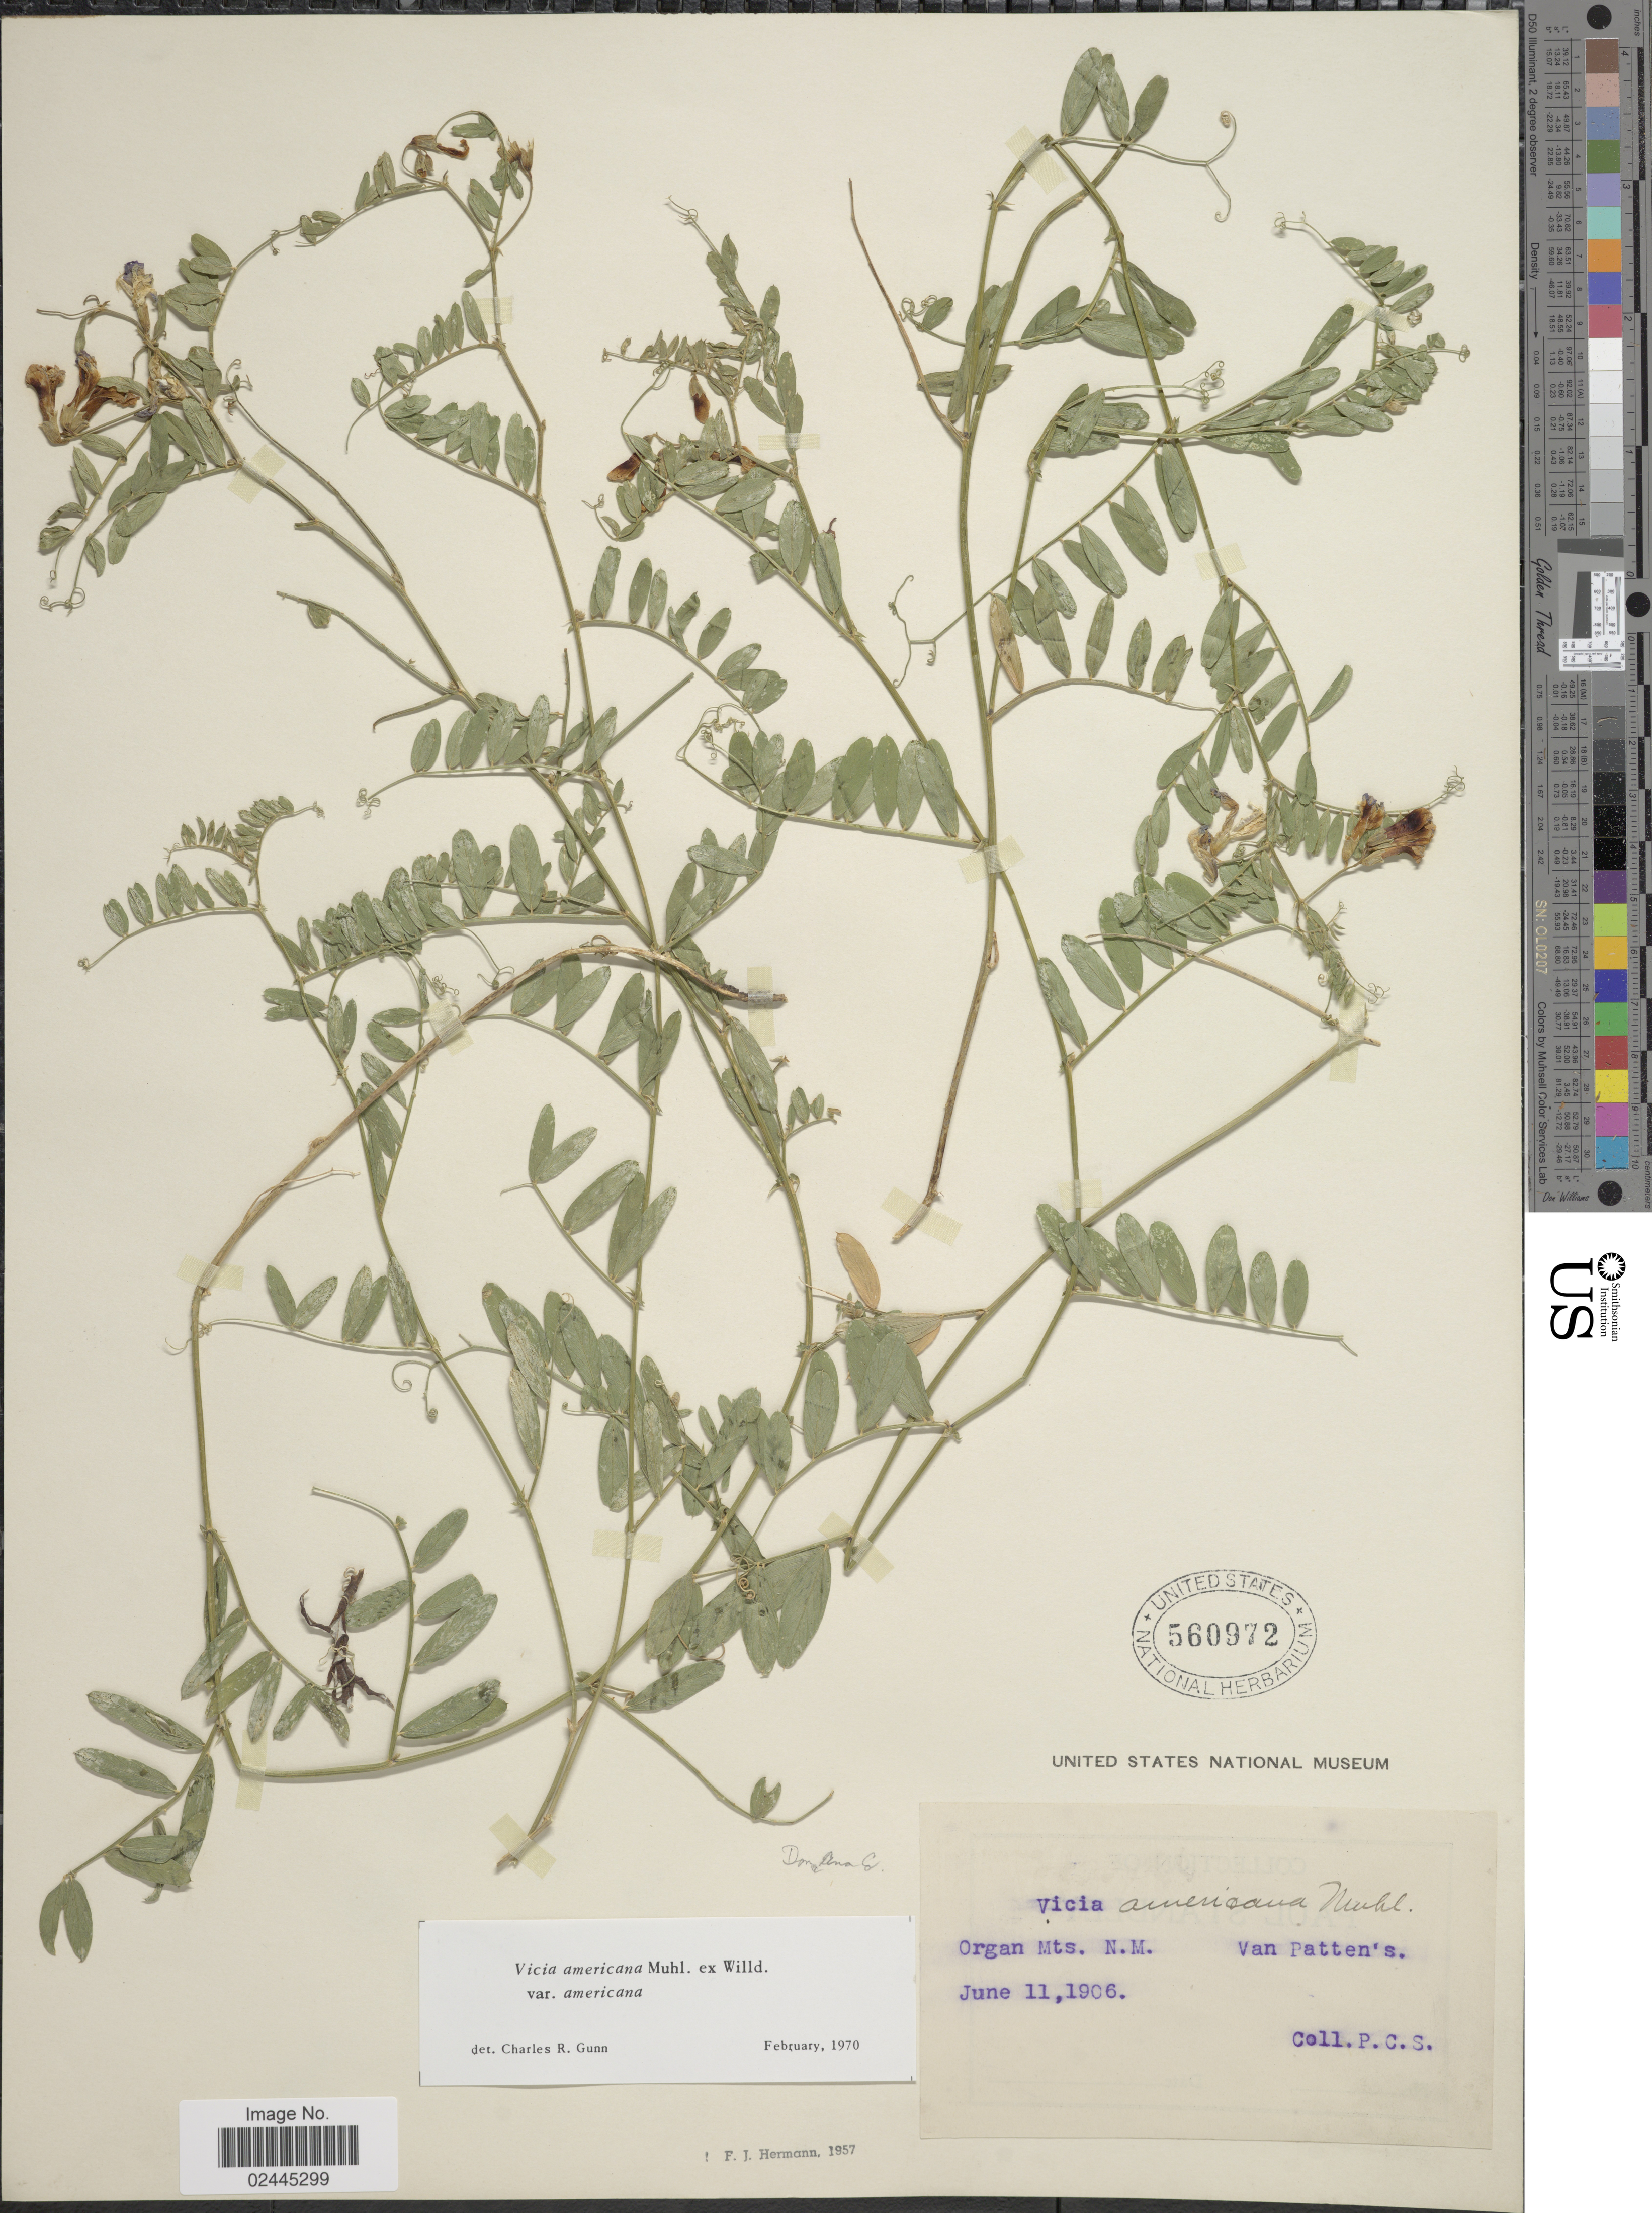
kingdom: Plantae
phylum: Tracheophyta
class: Magnoliopsida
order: Fabales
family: Fabaceae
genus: Vicia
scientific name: Vicia americana var. americana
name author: Muhl. ex Willd.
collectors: P. C. S.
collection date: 1906-06-11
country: United States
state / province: New Mexico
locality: Organ Mts. N.M. Van Patten's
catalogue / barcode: US 560972